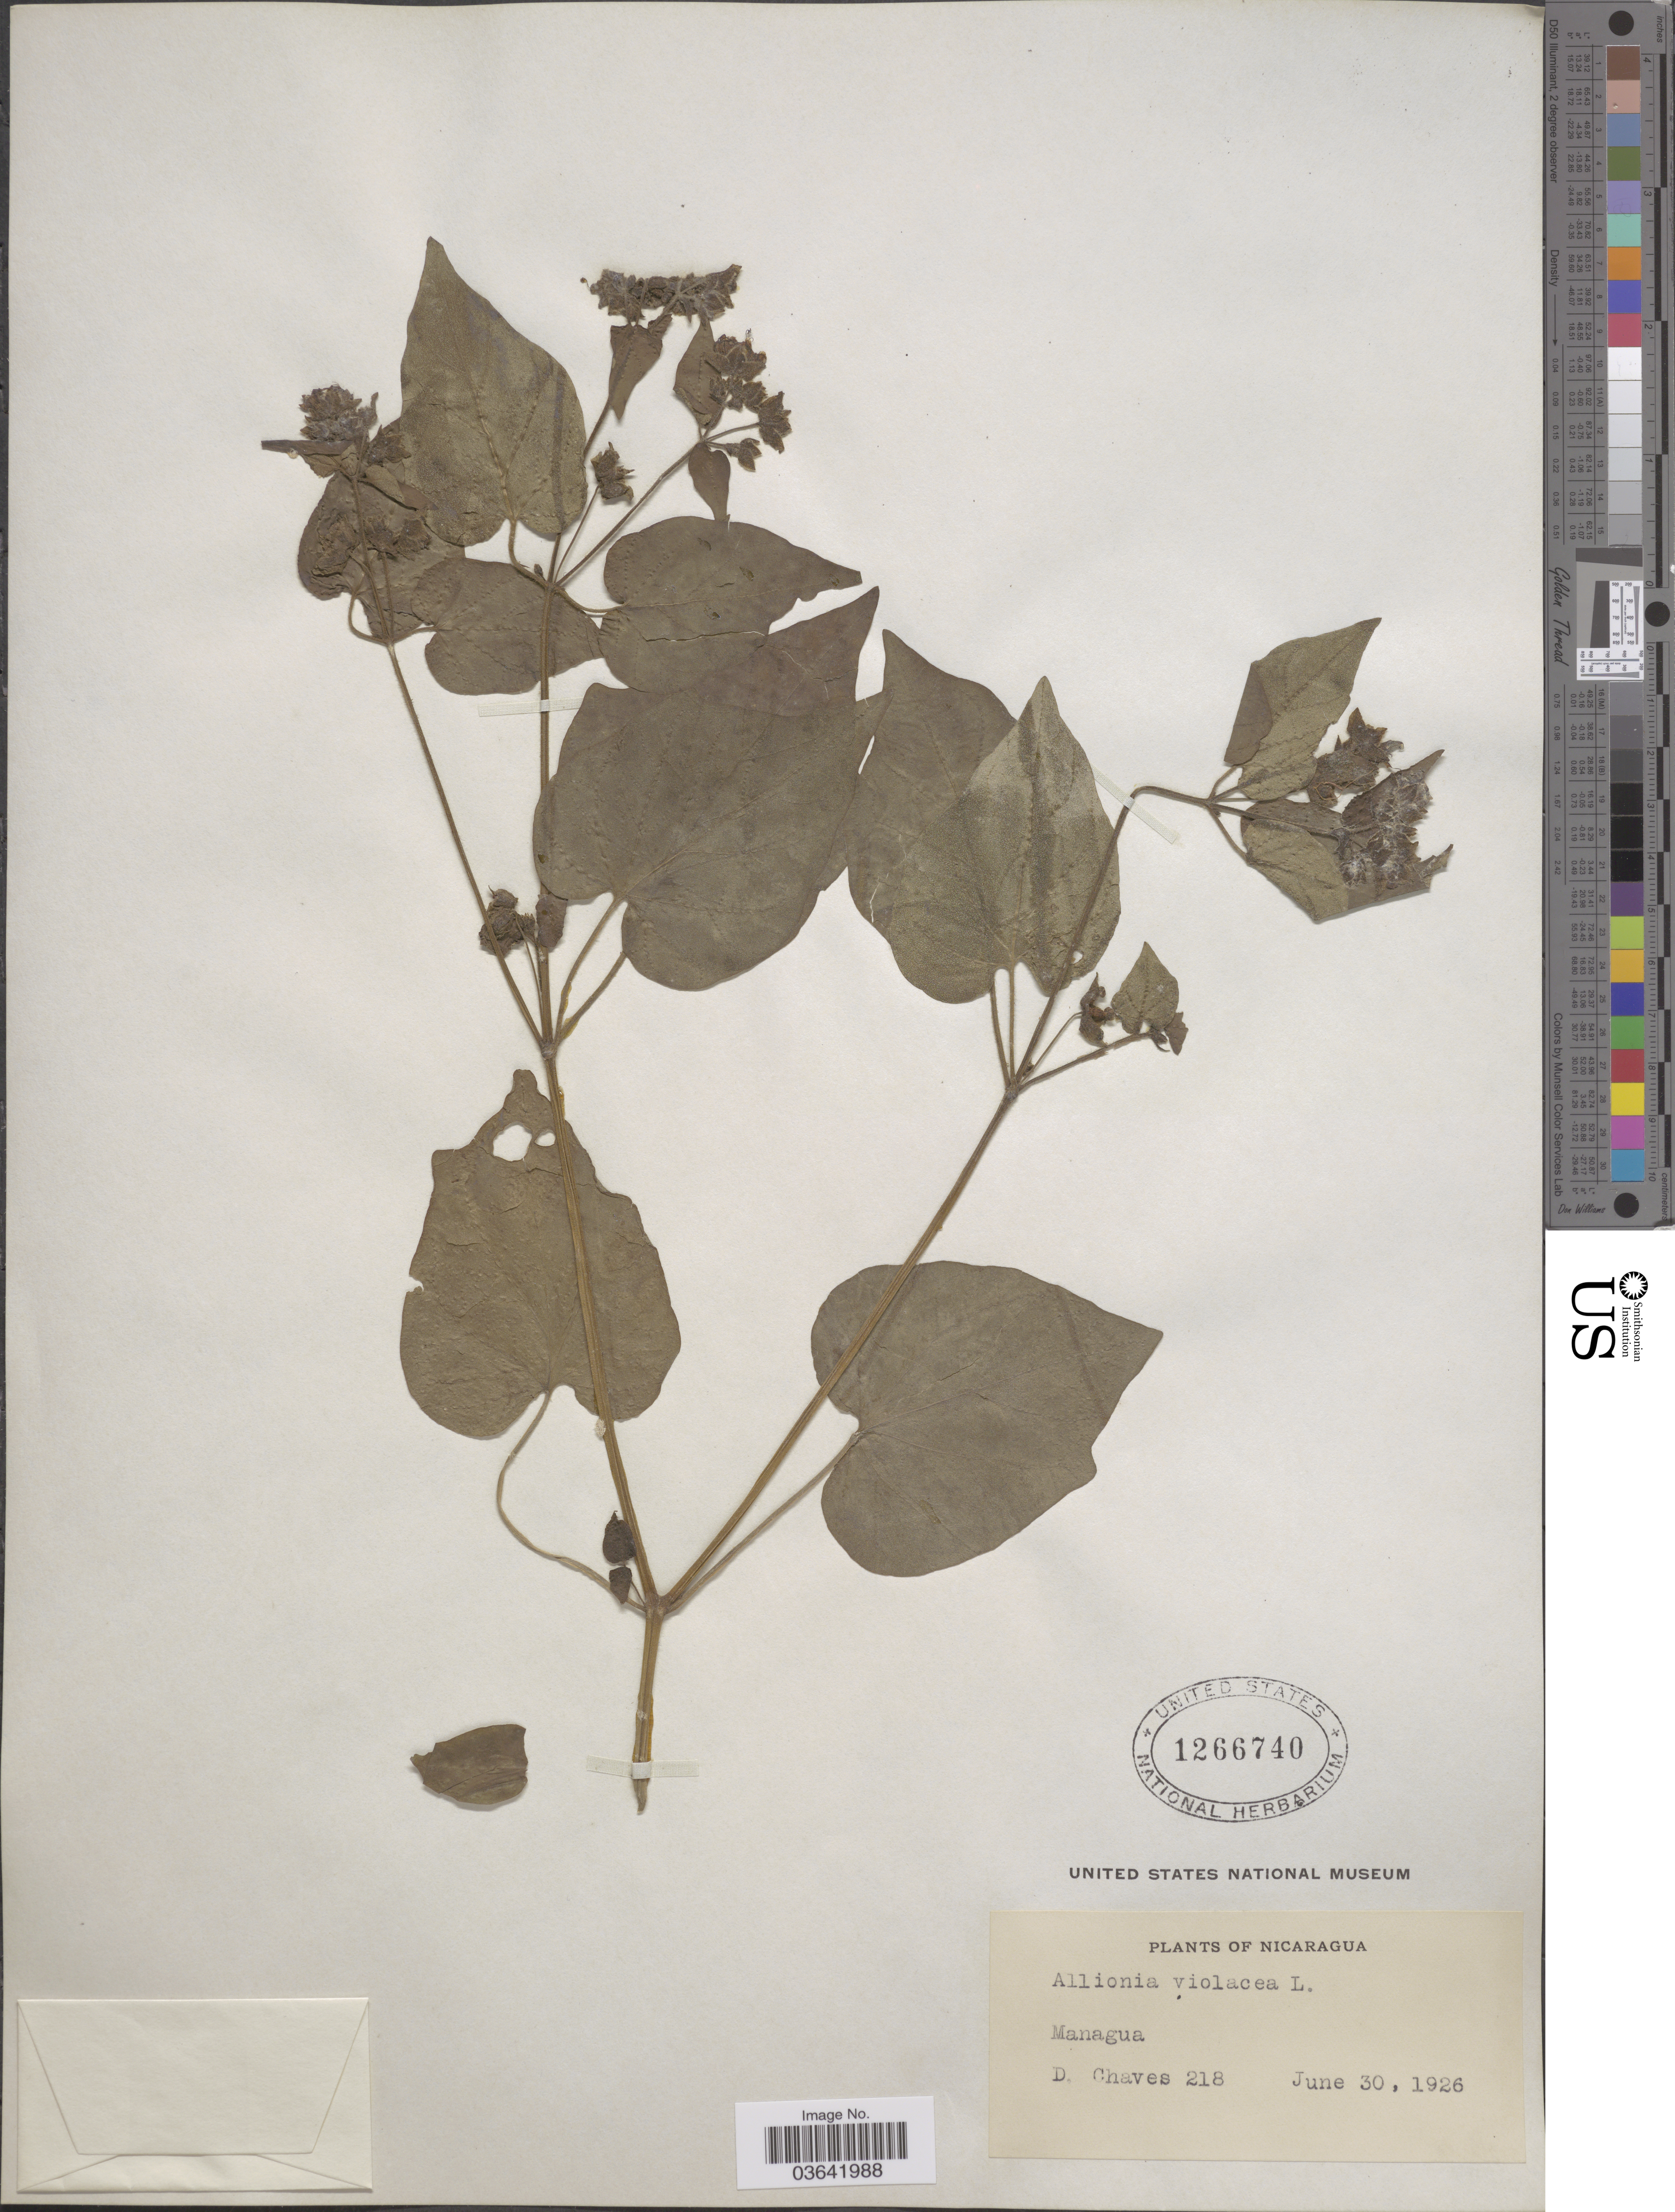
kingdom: Plantae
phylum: Tracheophyta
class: Magnoliopsida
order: Caryophyllales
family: Nyctaginaceae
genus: Mirabilis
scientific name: Mirabilis violacea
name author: (L.) Heimerl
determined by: Strong, Mark T., (BOT), Smithsonian Institution - National Museum of Natural History (UNITED STATES)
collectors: D. Chaves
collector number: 218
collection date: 1926-06-30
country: Nicaragua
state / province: Managua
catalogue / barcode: US 1266740